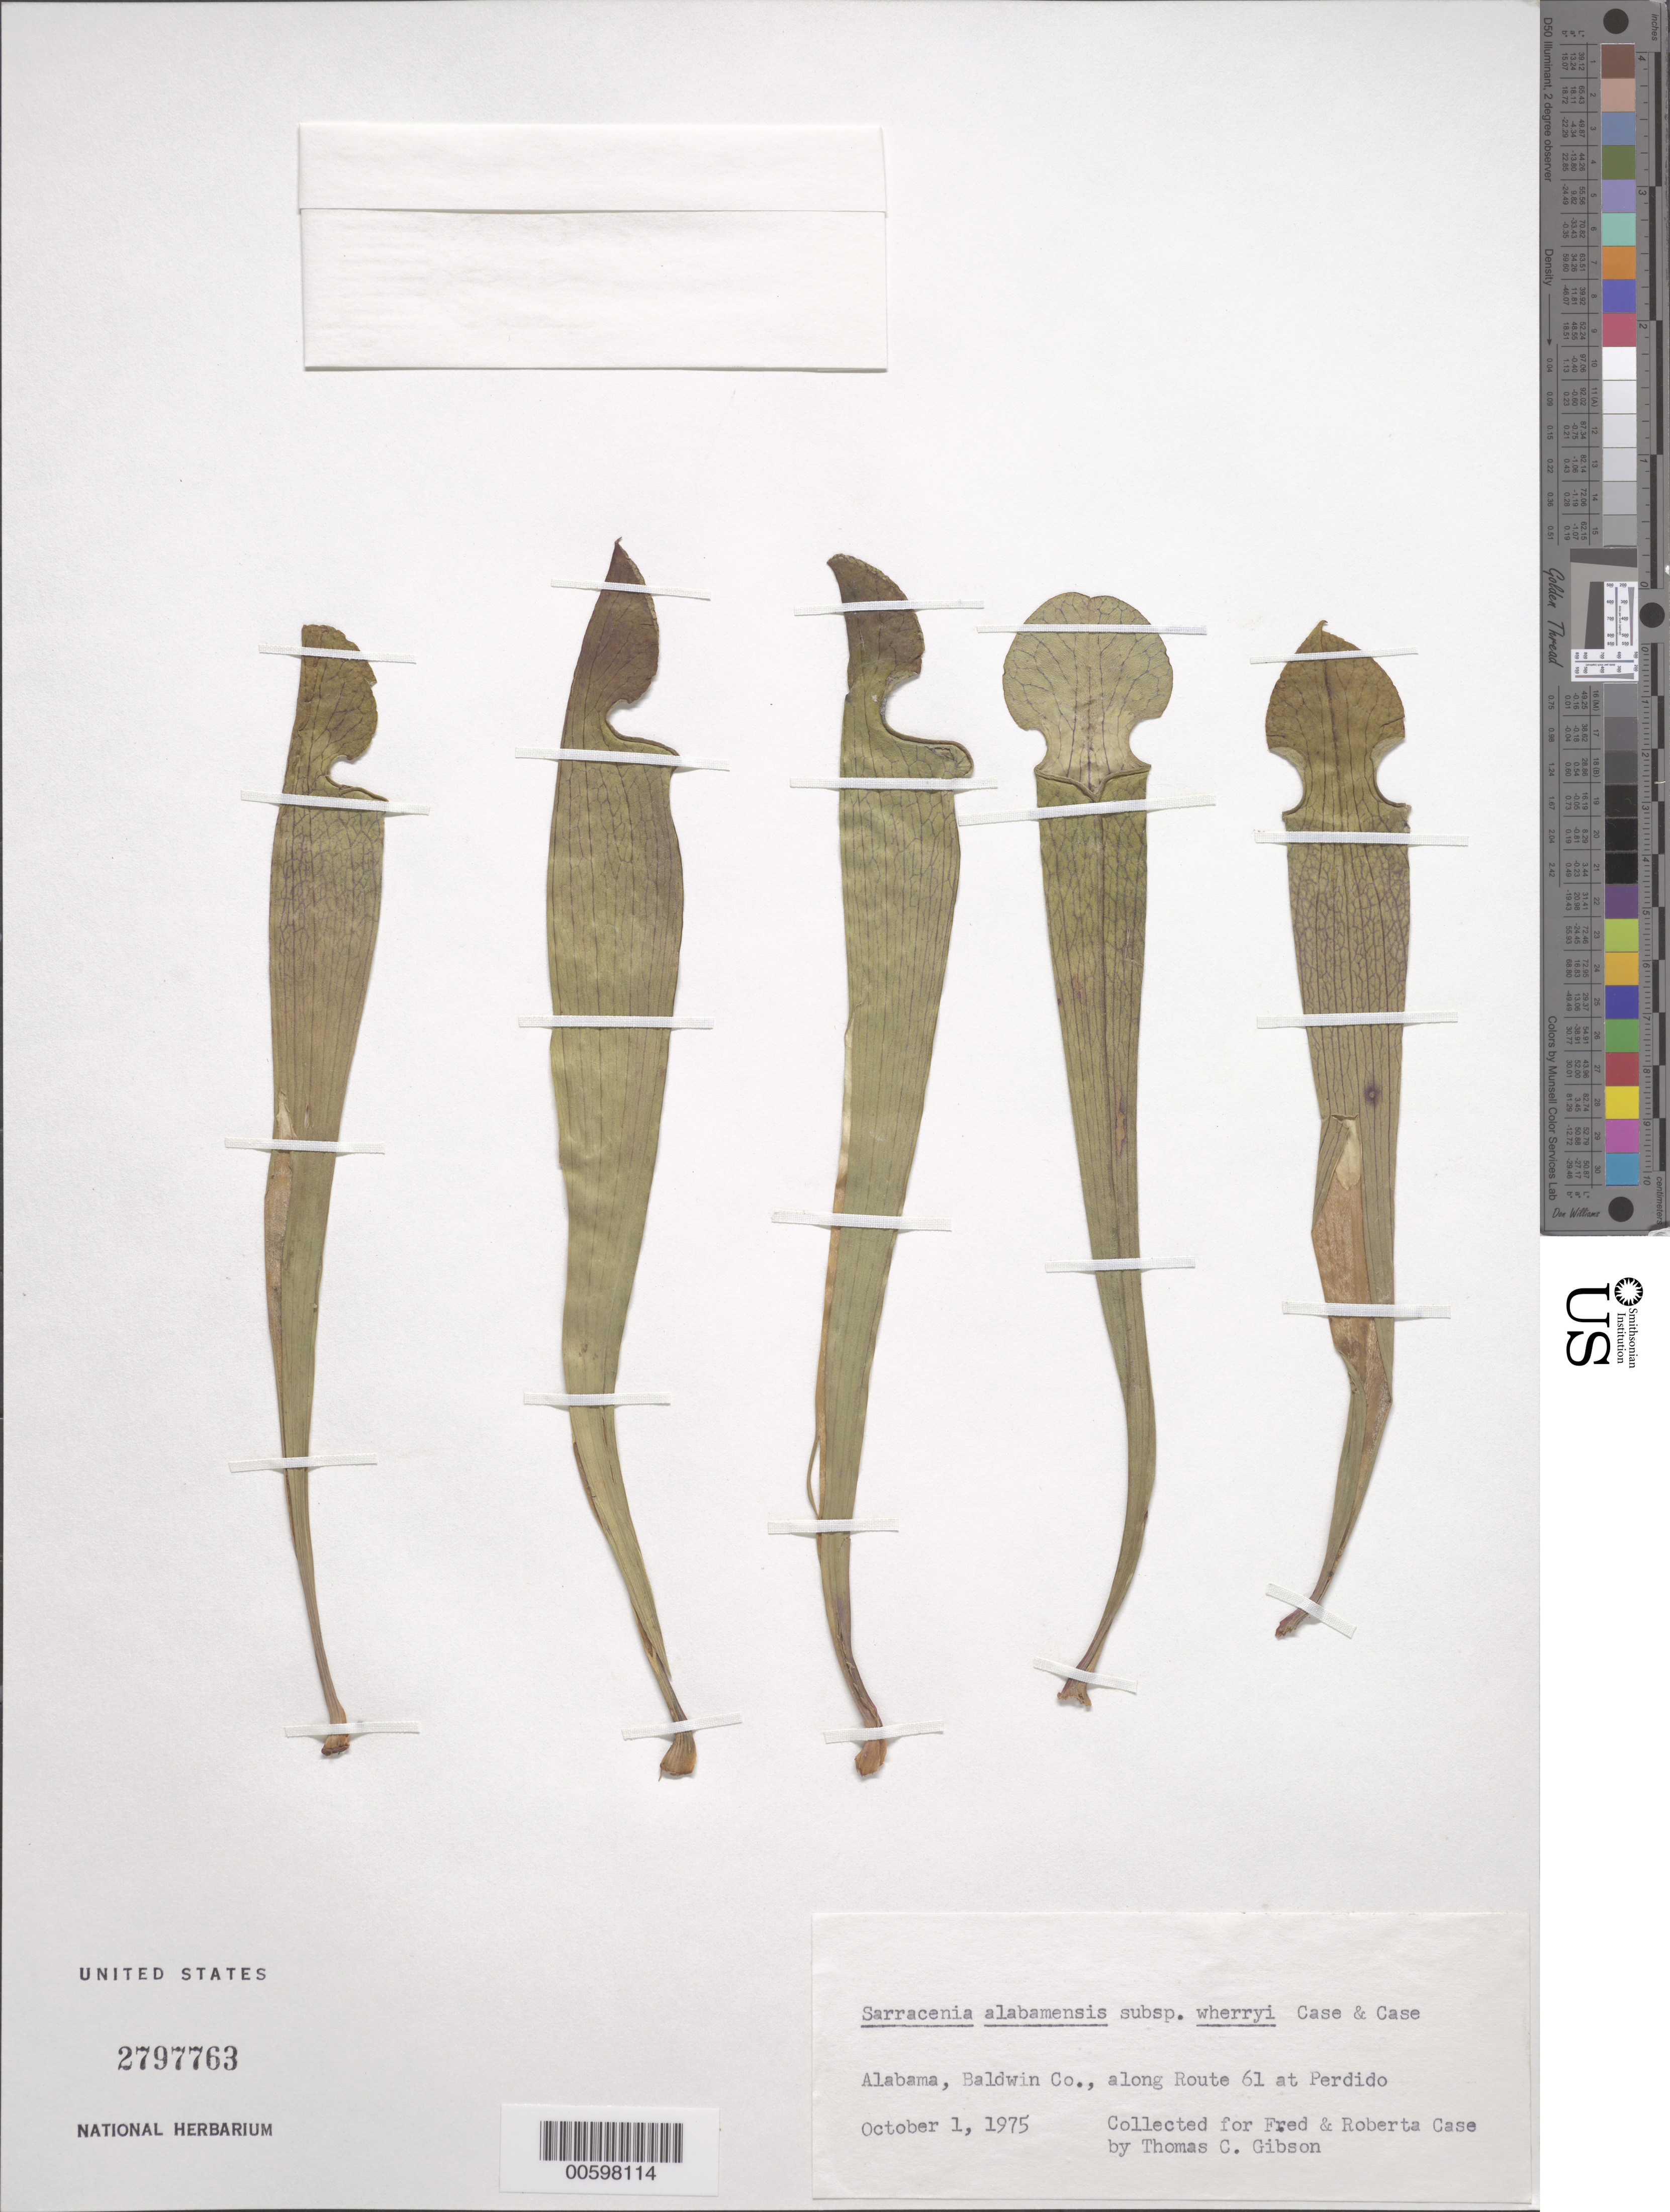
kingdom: Plantae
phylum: Tracheophyta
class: Magnoliopsida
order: Ericales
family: Sarraceniaceae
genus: Sarracenia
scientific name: Sarracenia chrysea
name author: Trexler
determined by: Trexler, Carson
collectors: F. Case, R. Case & T. C. Gibson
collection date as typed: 01 Oct 1975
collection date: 1975-10-01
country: United States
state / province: Alabama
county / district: Baldwin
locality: Along Route 61 at Perdido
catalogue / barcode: US 2797763